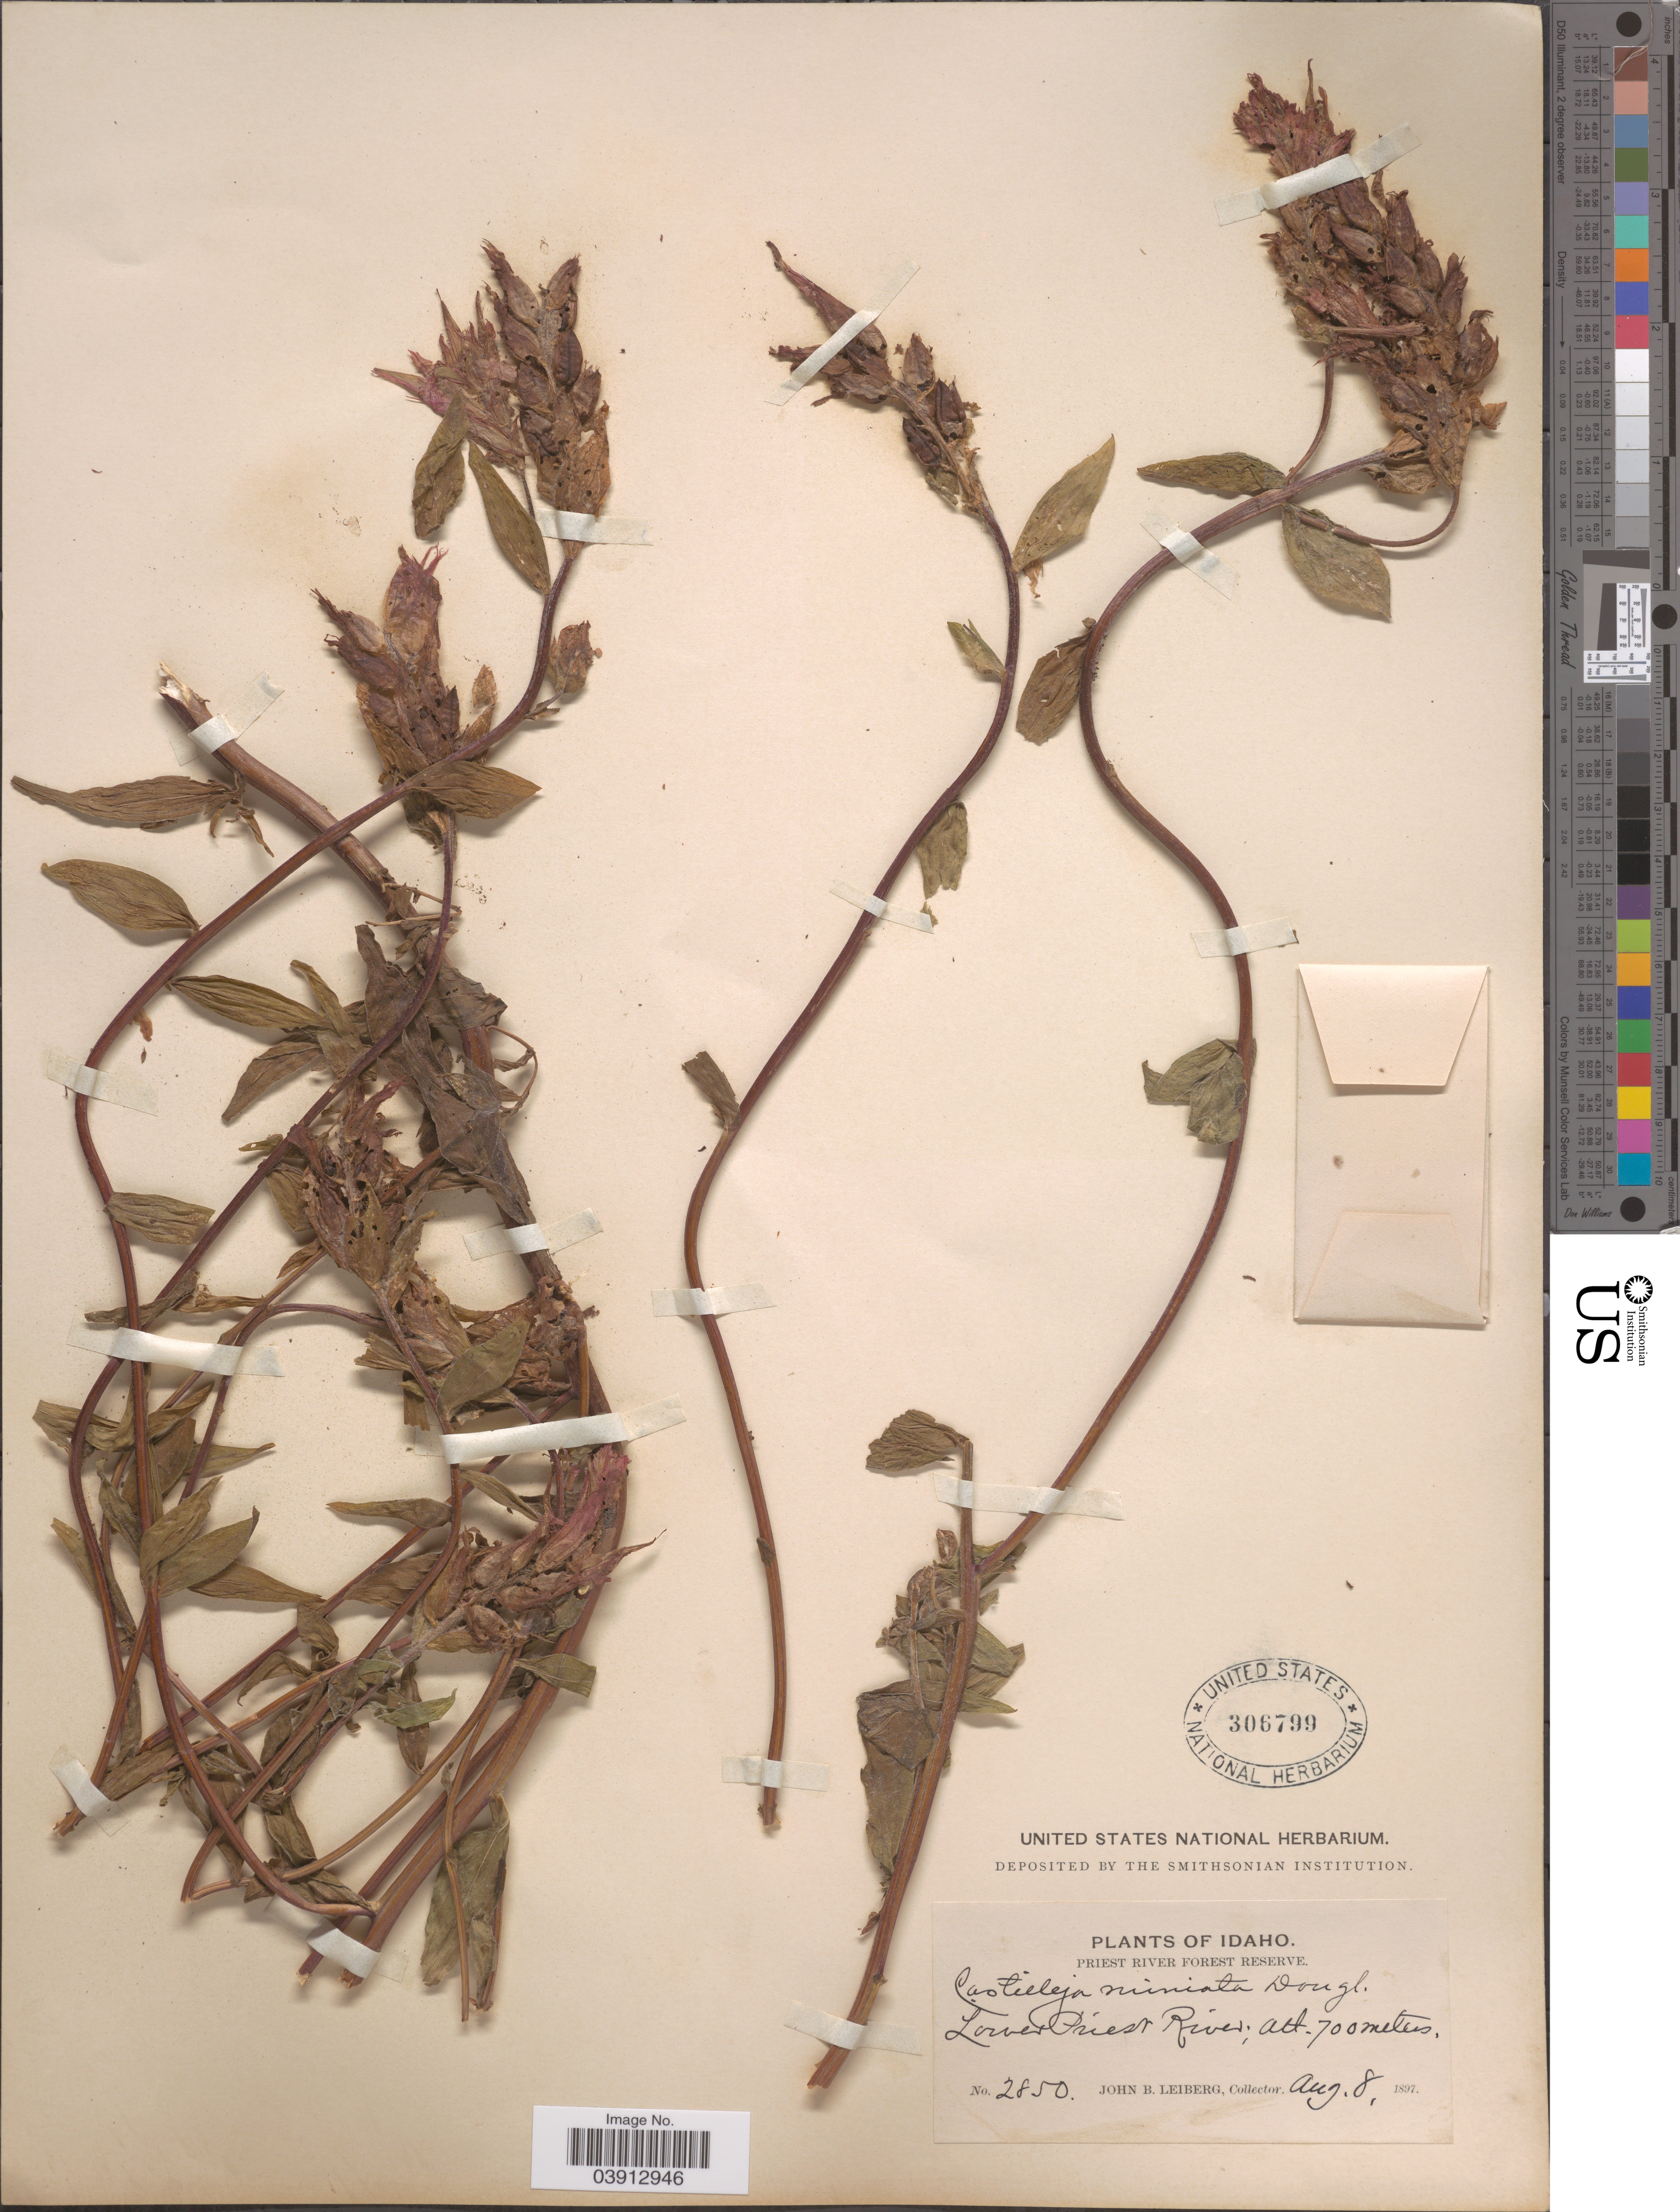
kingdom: Plantae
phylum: Tracheophyta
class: Magnoliopsida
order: Lamiales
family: Orobanchaceae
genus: Castilleja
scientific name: Castilleja miniata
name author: Douglas ex Hook.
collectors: J. B. Leiberg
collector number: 2850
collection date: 1897-08-08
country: United States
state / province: Idaho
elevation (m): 700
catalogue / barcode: US 306799